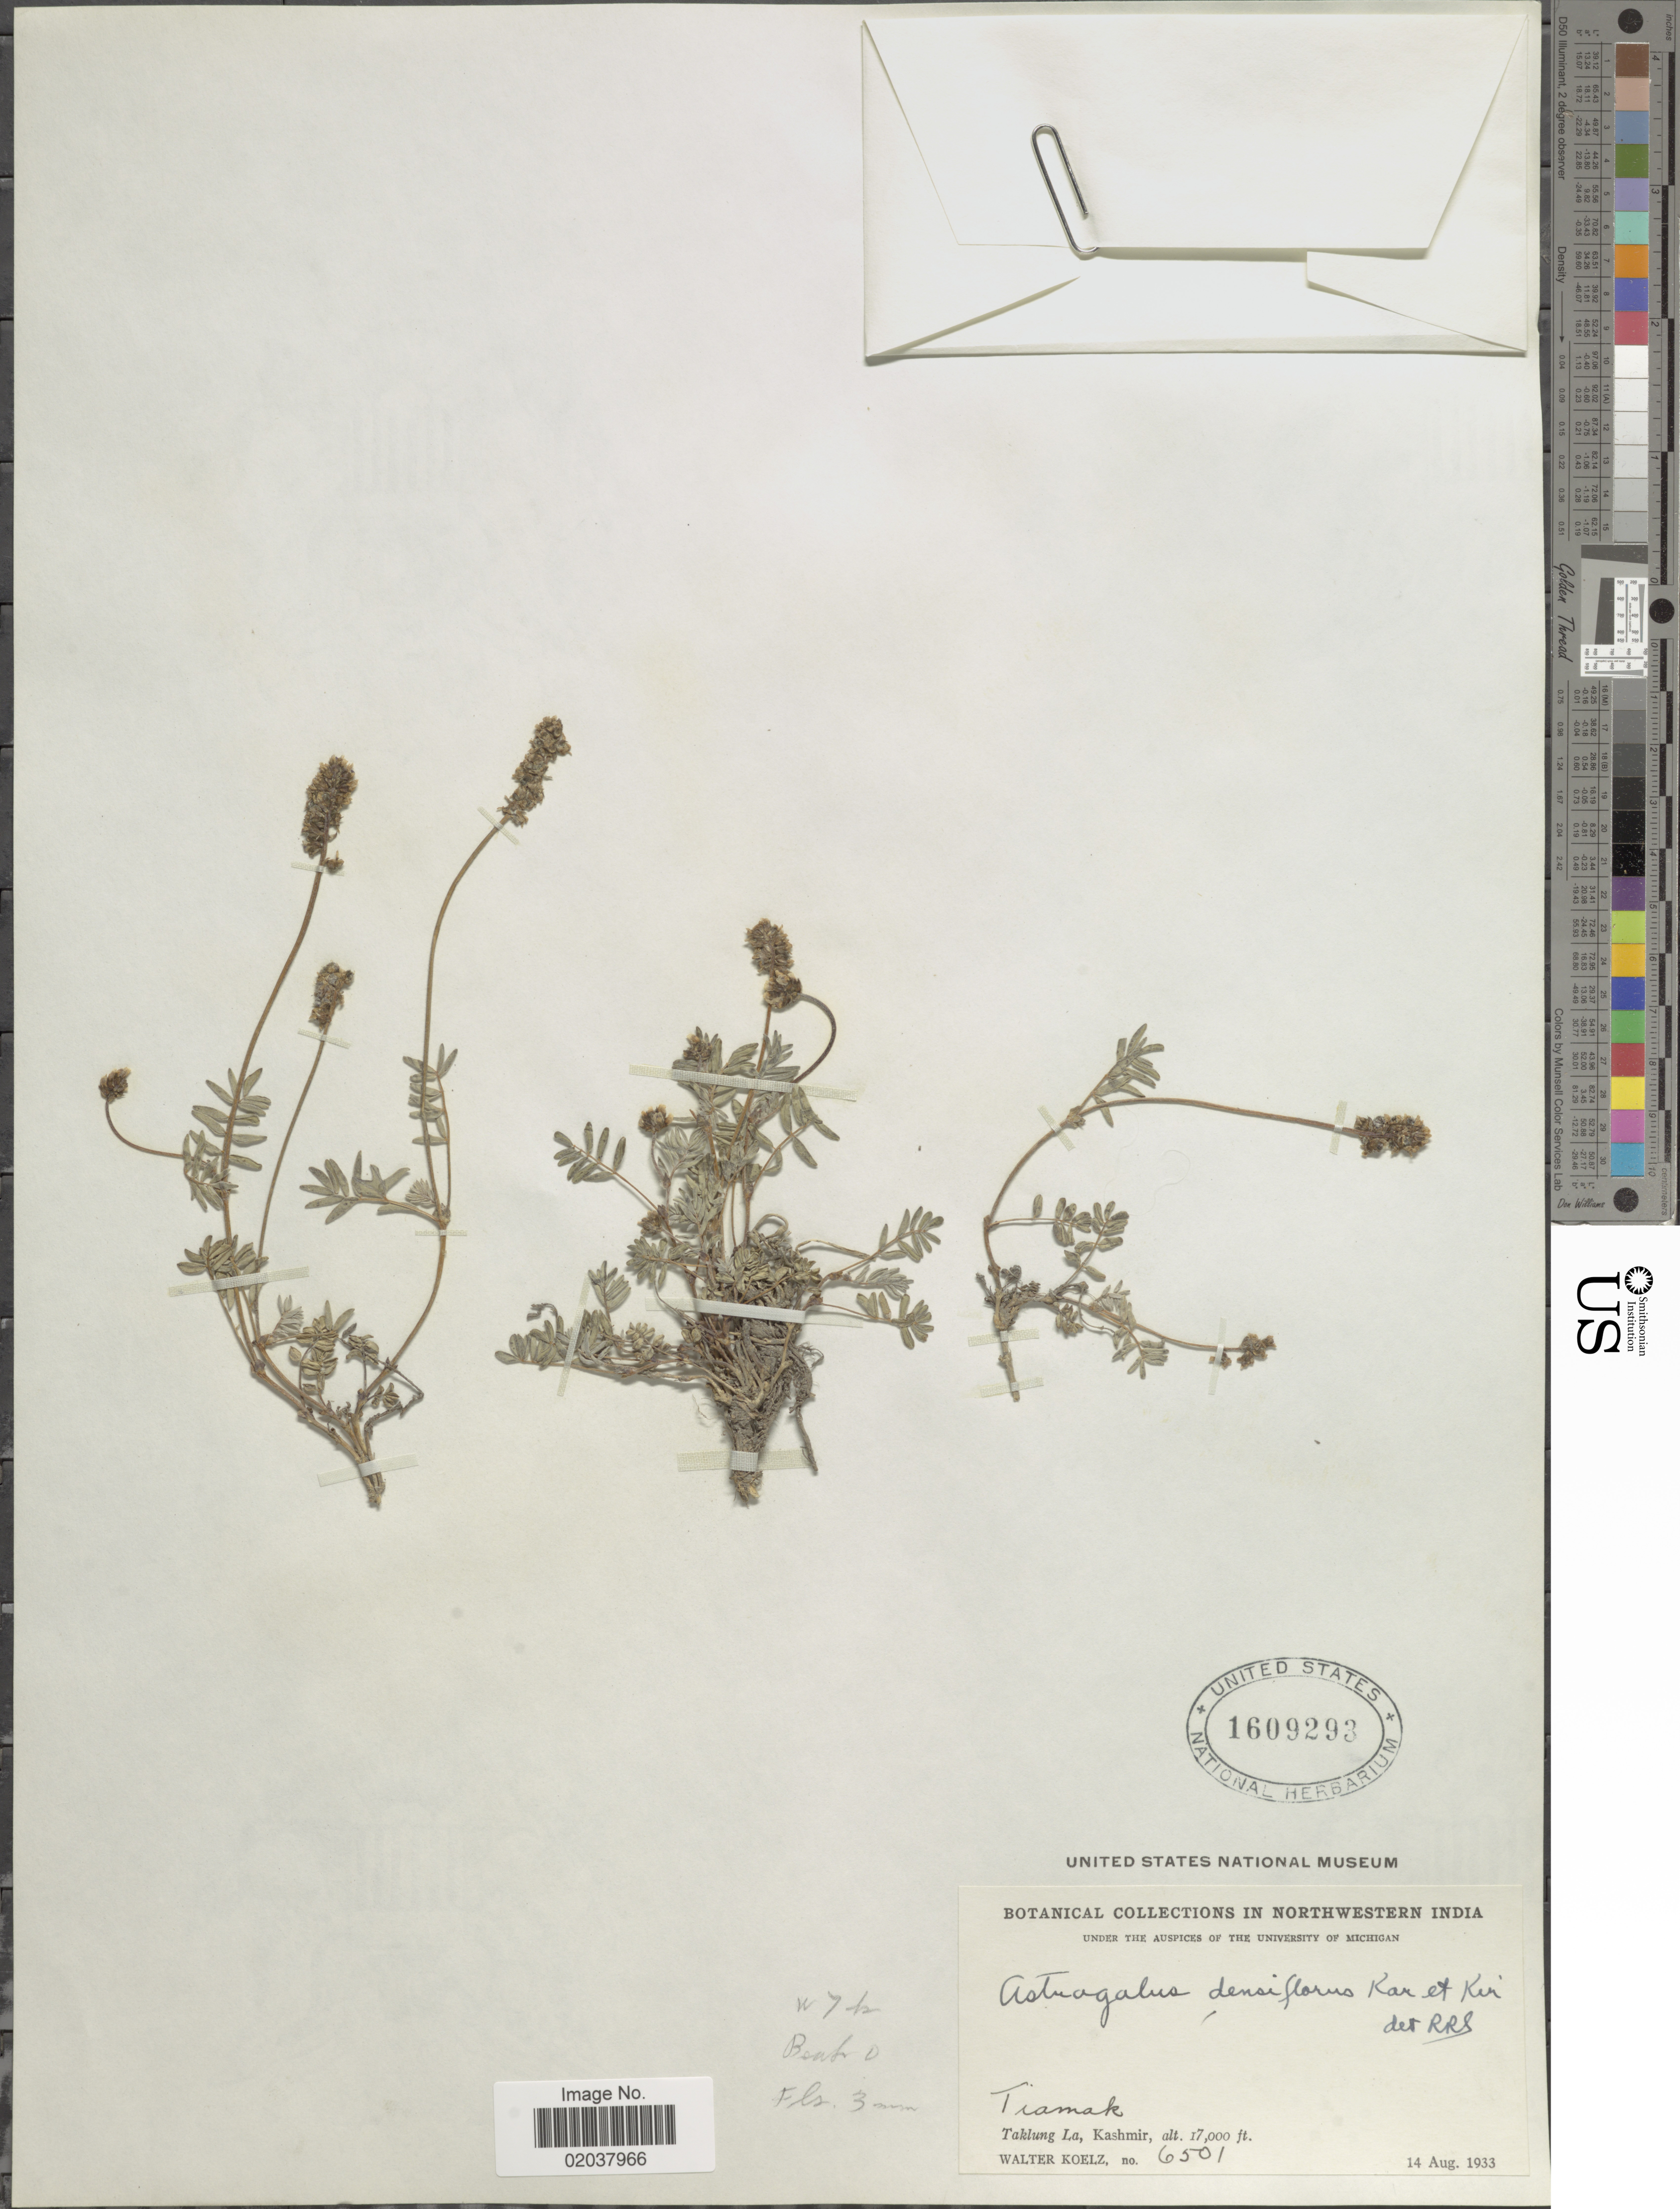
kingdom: Plantae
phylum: Tracheophyta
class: Magnoliopsida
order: Fabales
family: Fabaceae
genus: Astragalus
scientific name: Astragalus densiflorus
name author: Kar. & Kir.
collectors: W. N. Koelz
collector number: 6501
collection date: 1933-08-14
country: India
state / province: Jammu and Kashmir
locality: Northwestern India, Tiamak. Taklung La, Kashmir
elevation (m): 5182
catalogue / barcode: US 1609293